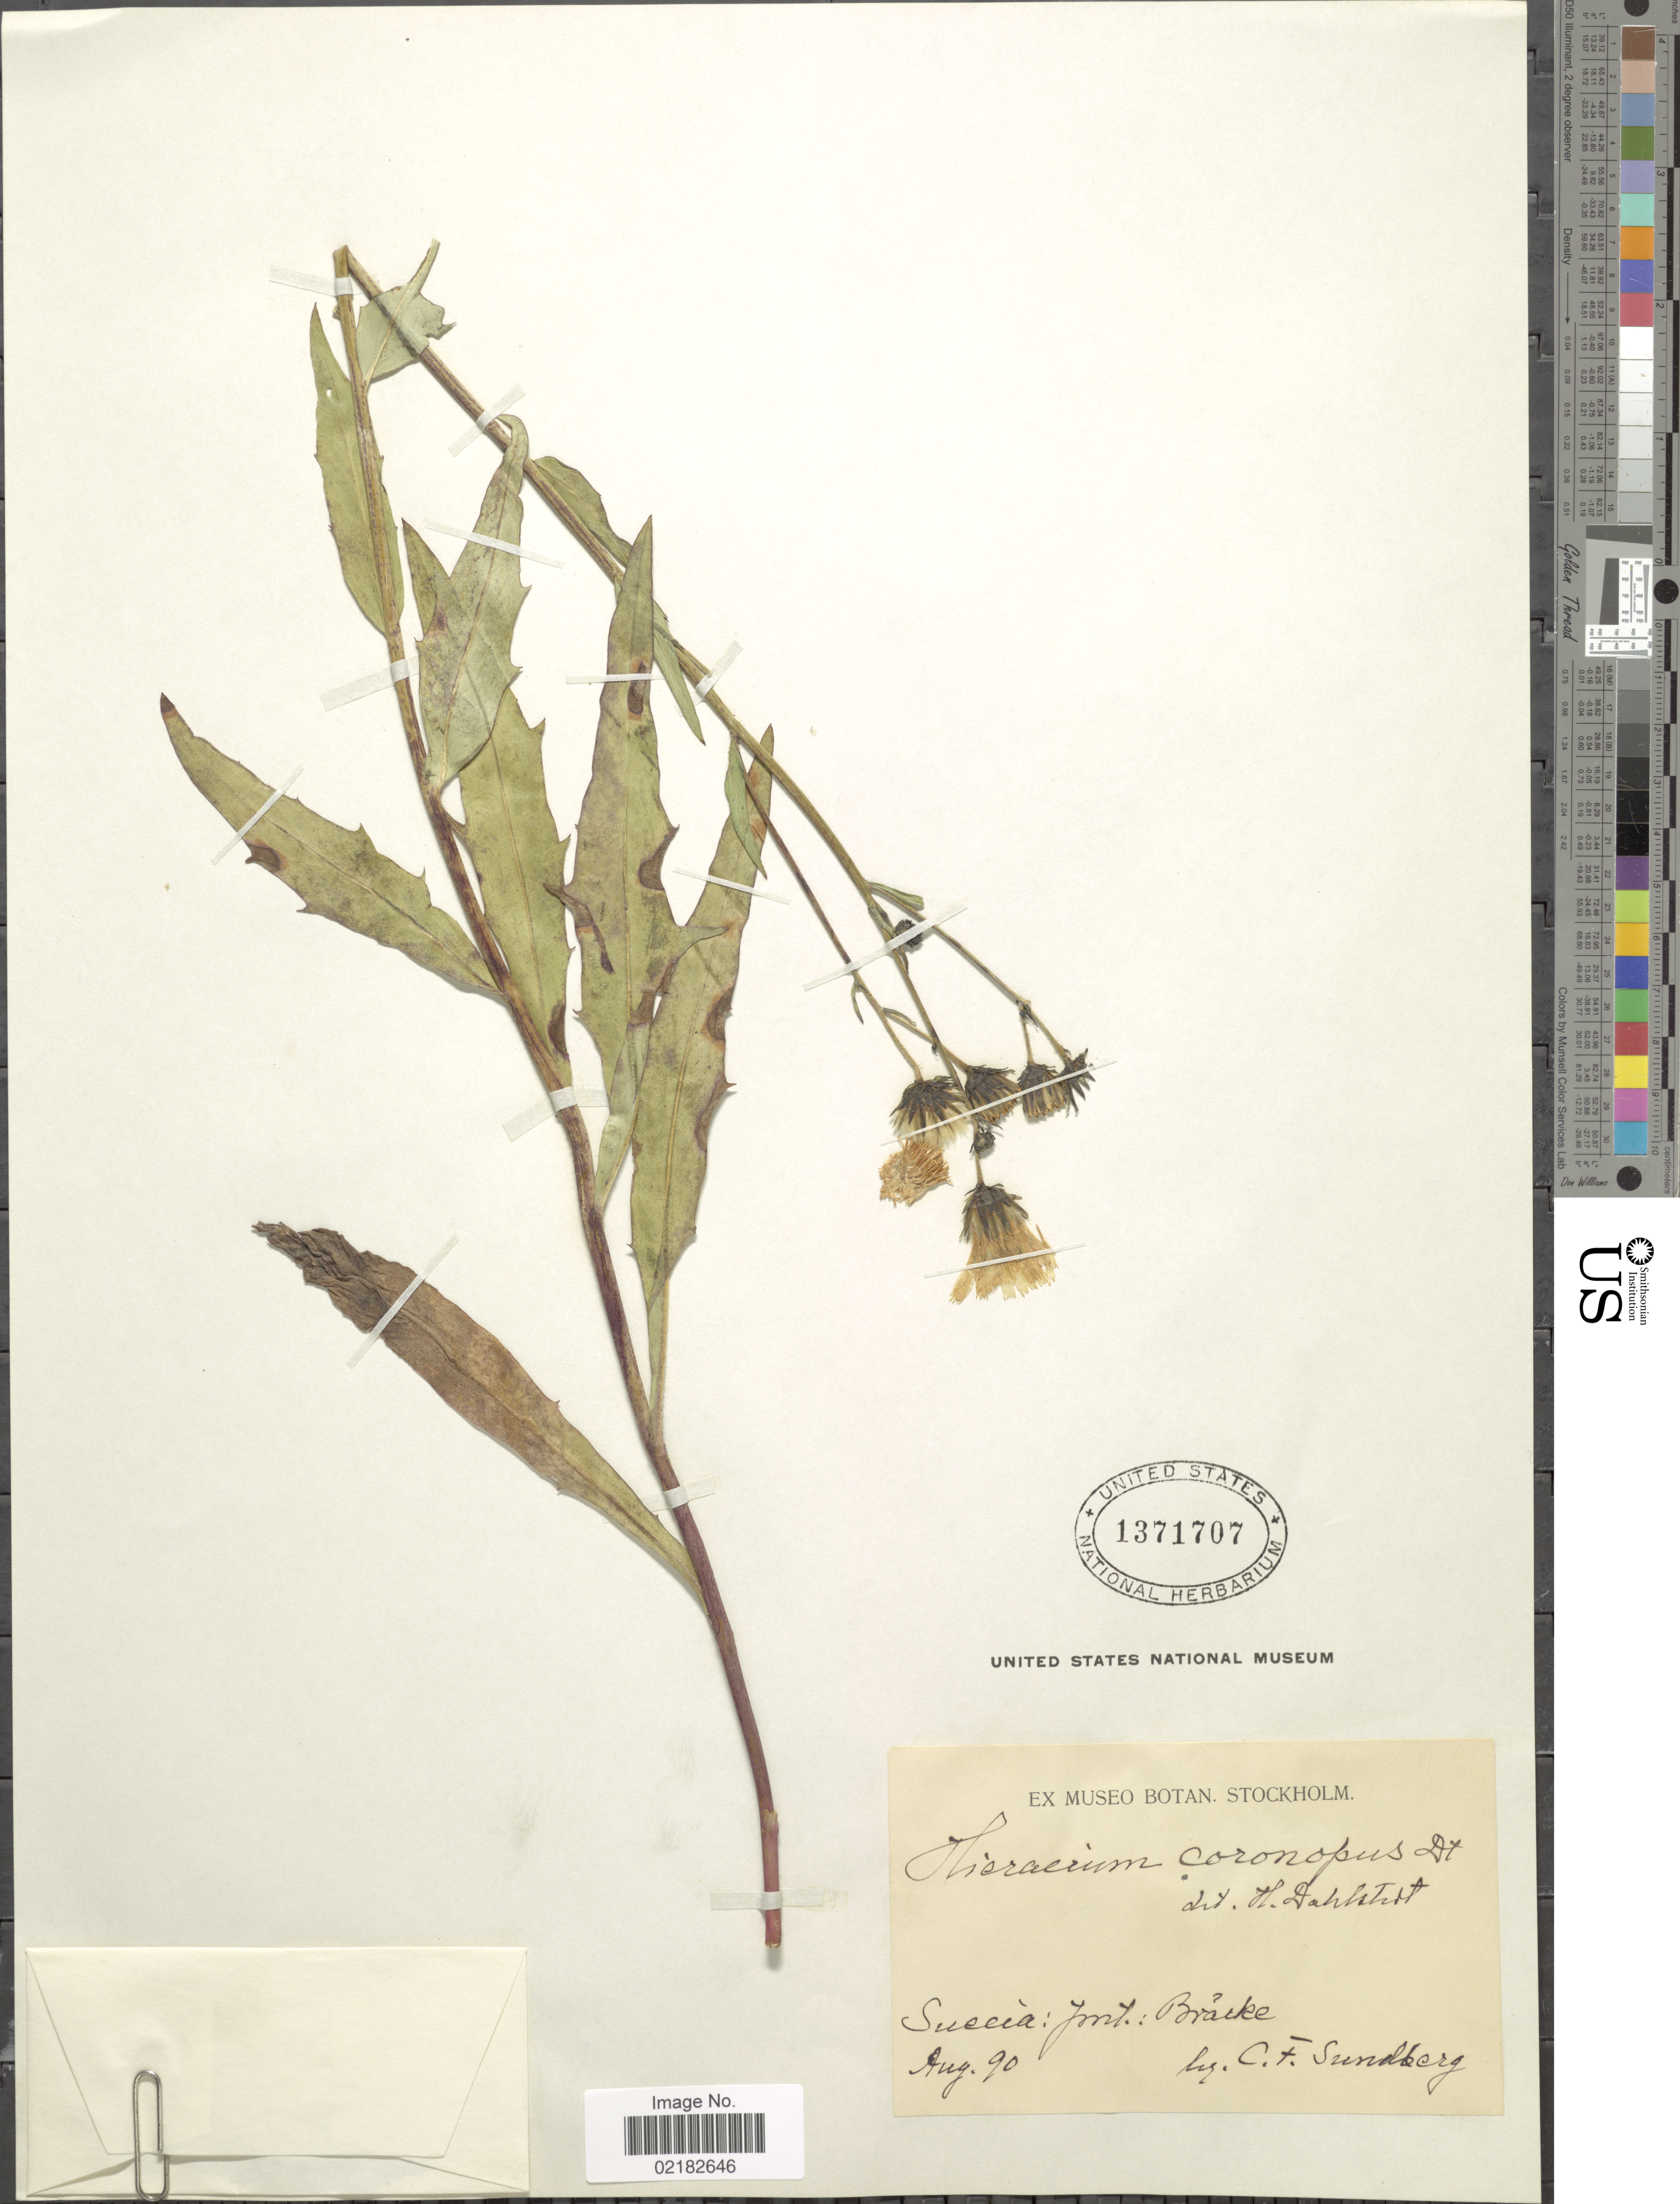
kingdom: Plantae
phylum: Tracheophyta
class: Magnoliopsida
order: Asterales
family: Asteraceae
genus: Hieracium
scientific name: Hieracium coronopus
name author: Dahlst.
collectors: C. F. Sundberg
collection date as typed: Transcribed d/m/y: /8/90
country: Sweden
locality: Suecia: Jmt. : Bräcke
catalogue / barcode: US 1371707